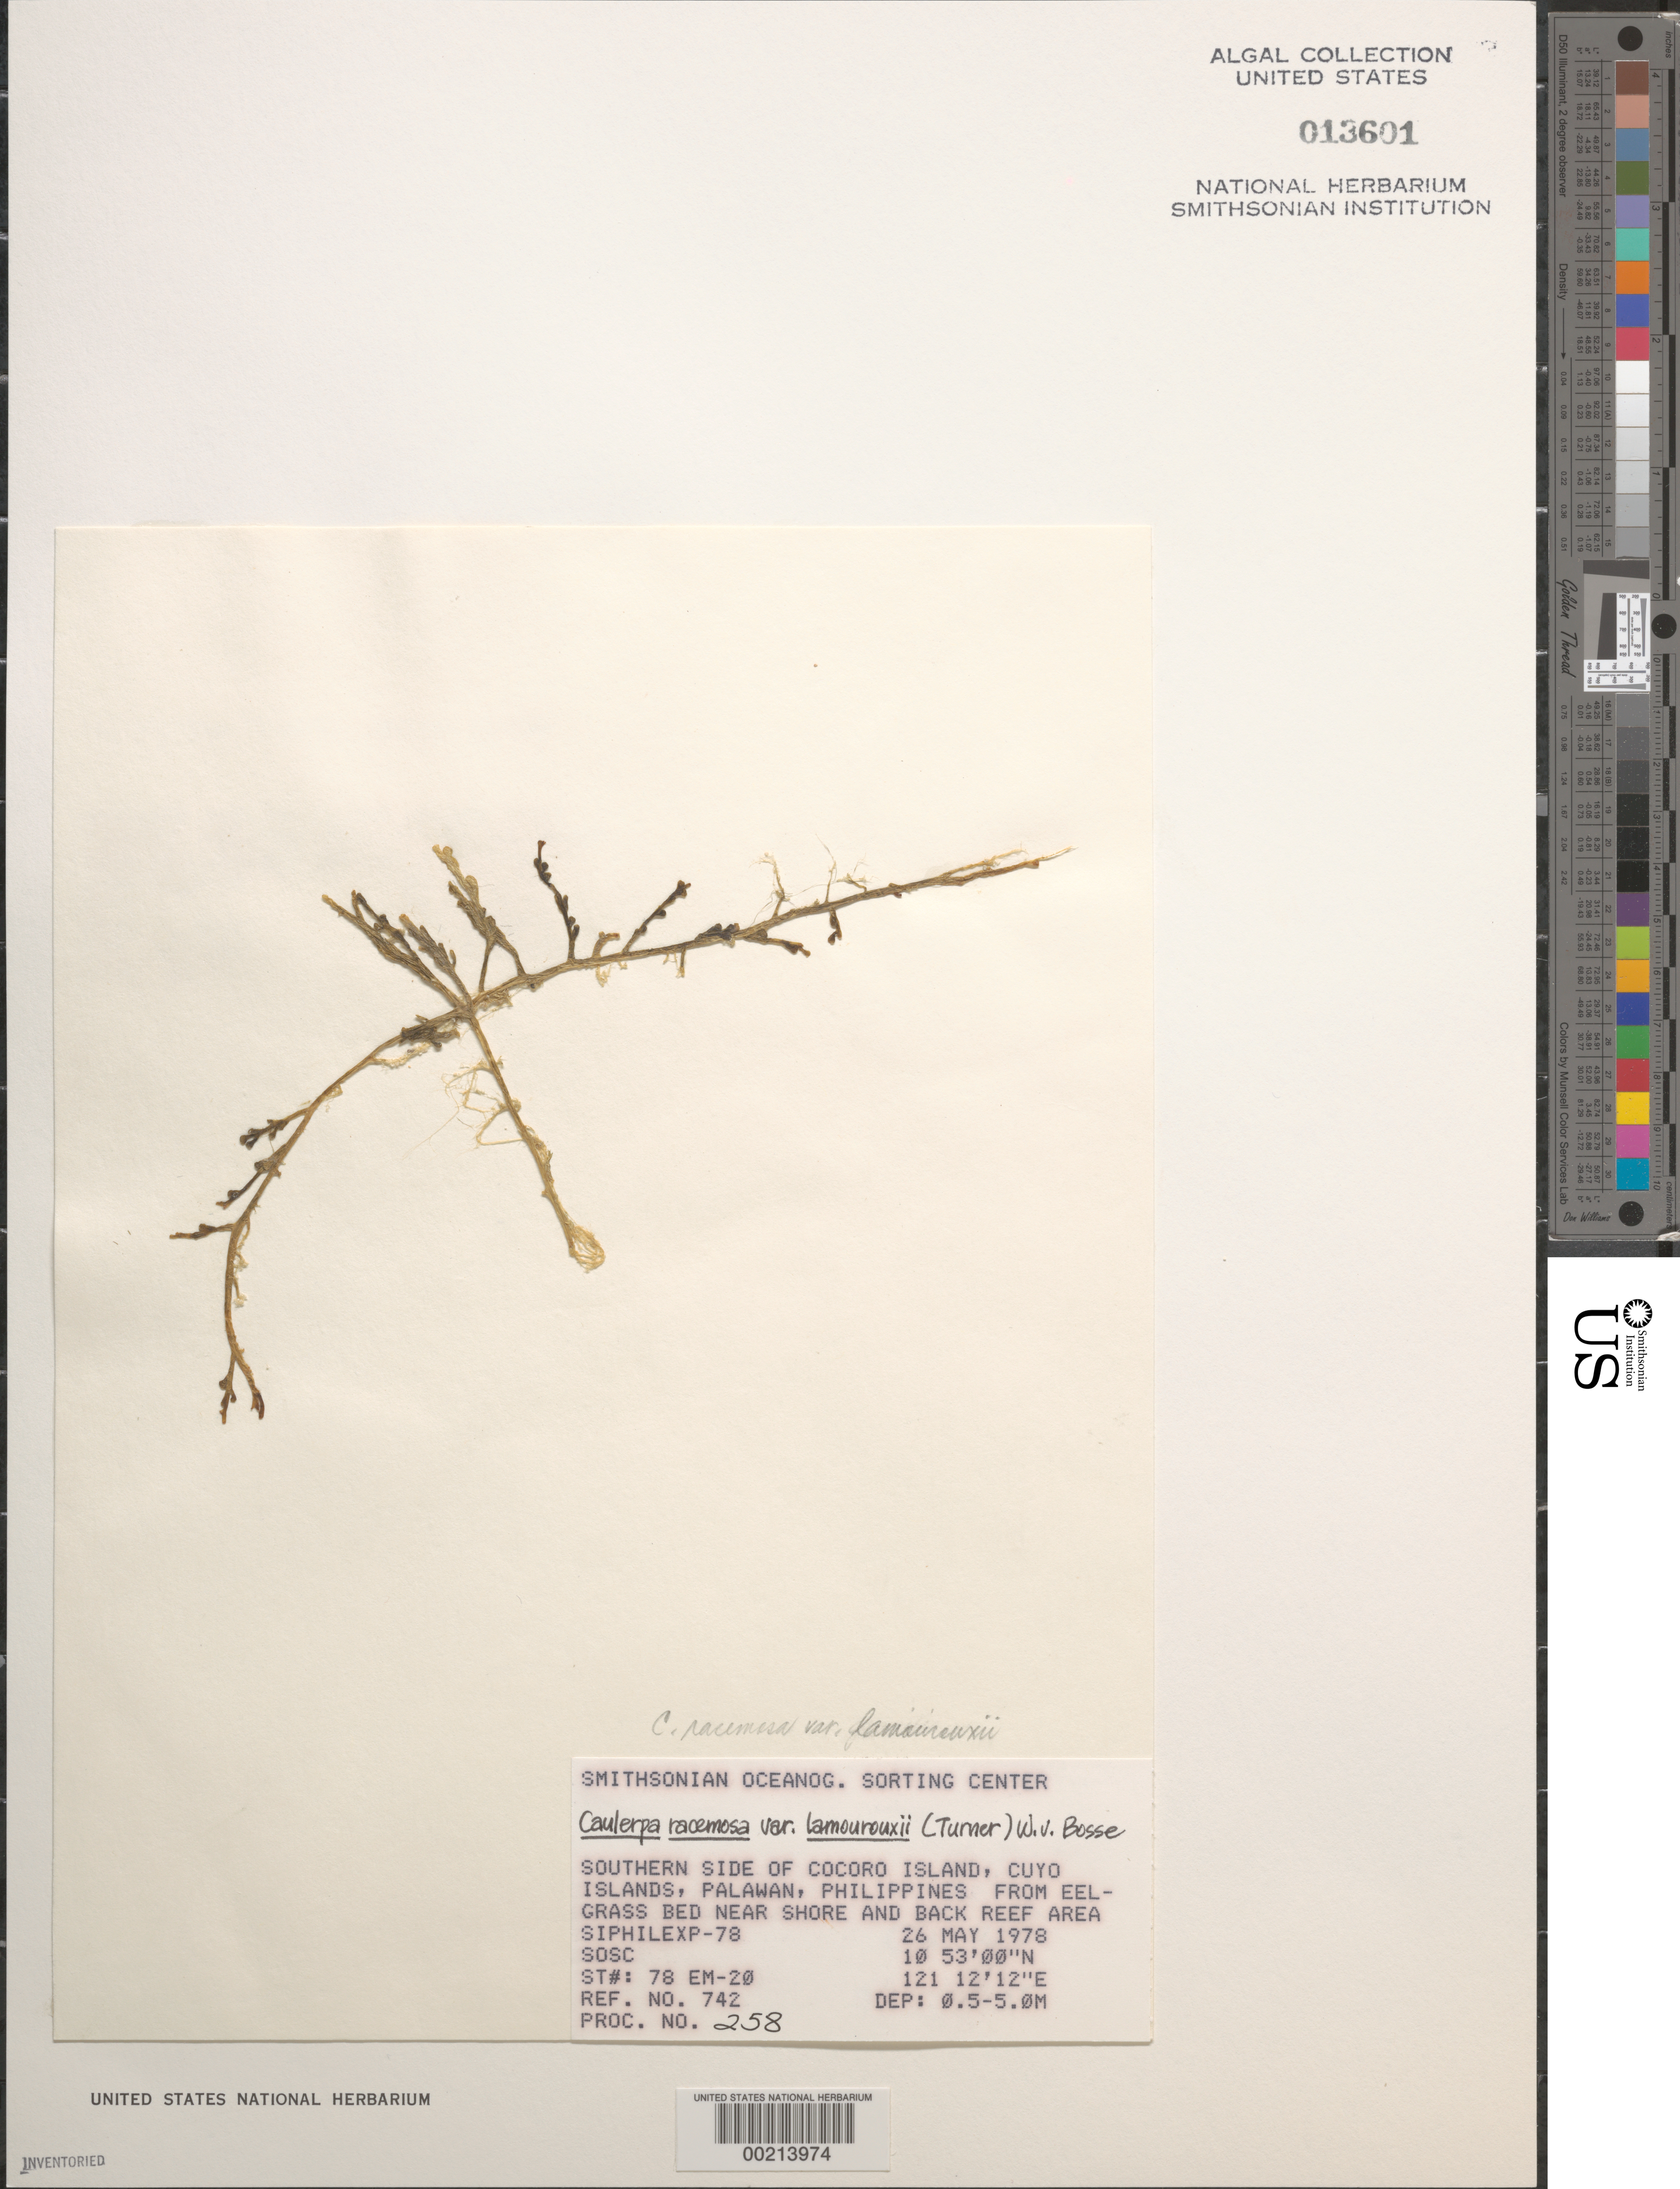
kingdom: Plantae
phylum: Chlorophyta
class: Ulvophyceae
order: Bryopsidales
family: Caulerpaceae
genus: Caulerpa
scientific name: Caulerpa racemosa var. lamourouxii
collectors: SOSC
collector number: Station 78 Em-20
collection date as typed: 26 May 1978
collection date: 1978-05-26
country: Philippines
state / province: Mimaropa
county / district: Palawan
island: Cocoro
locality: Southern side of island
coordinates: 10 53' 00" N, 121 12' 12" E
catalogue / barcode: US 13601